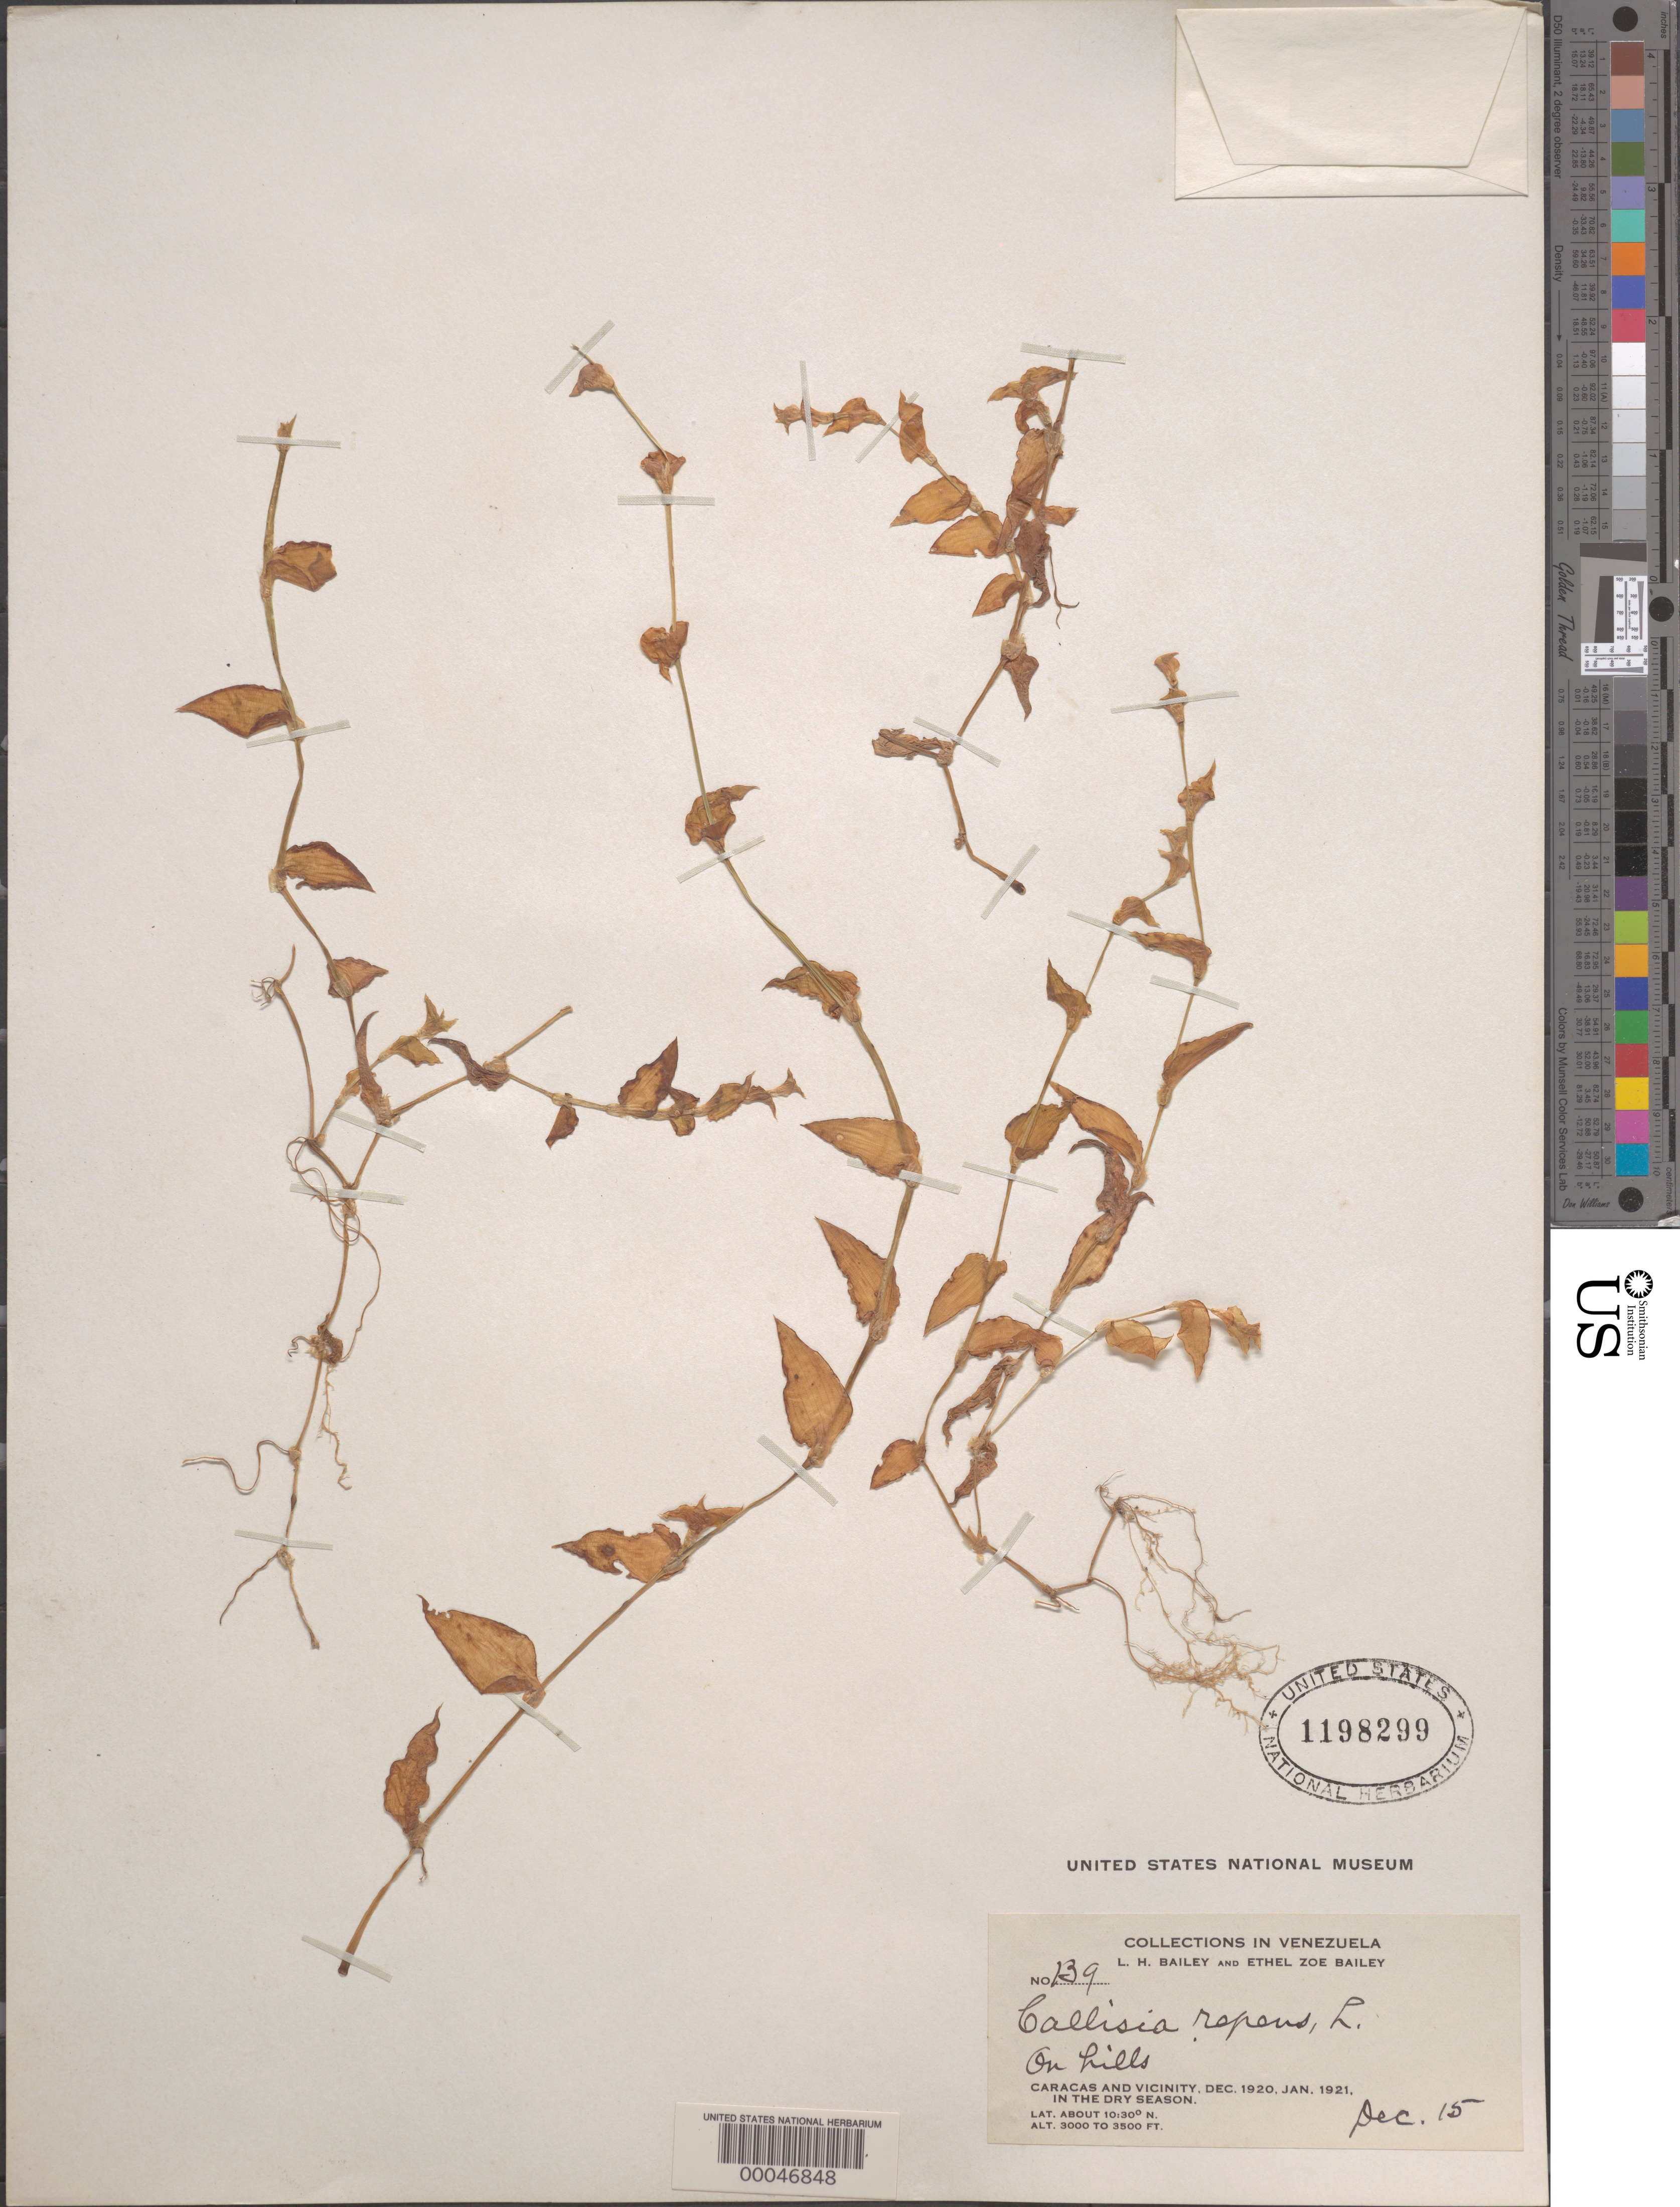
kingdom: Plantae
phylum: Tracheophyta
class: Liliopsida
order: Commelinales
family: Commelinaceae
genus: Callisia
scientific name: Callisia repens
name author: (Jacq.) L.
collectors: L. H. Bailey & E. Z. Bailey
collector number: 139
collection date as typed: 15 Dec 1920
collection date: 1920-12-15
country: Venezuela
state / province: Distrito Federal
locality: Near caracas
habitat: Hillside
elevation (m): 915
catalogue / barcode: US 1198299